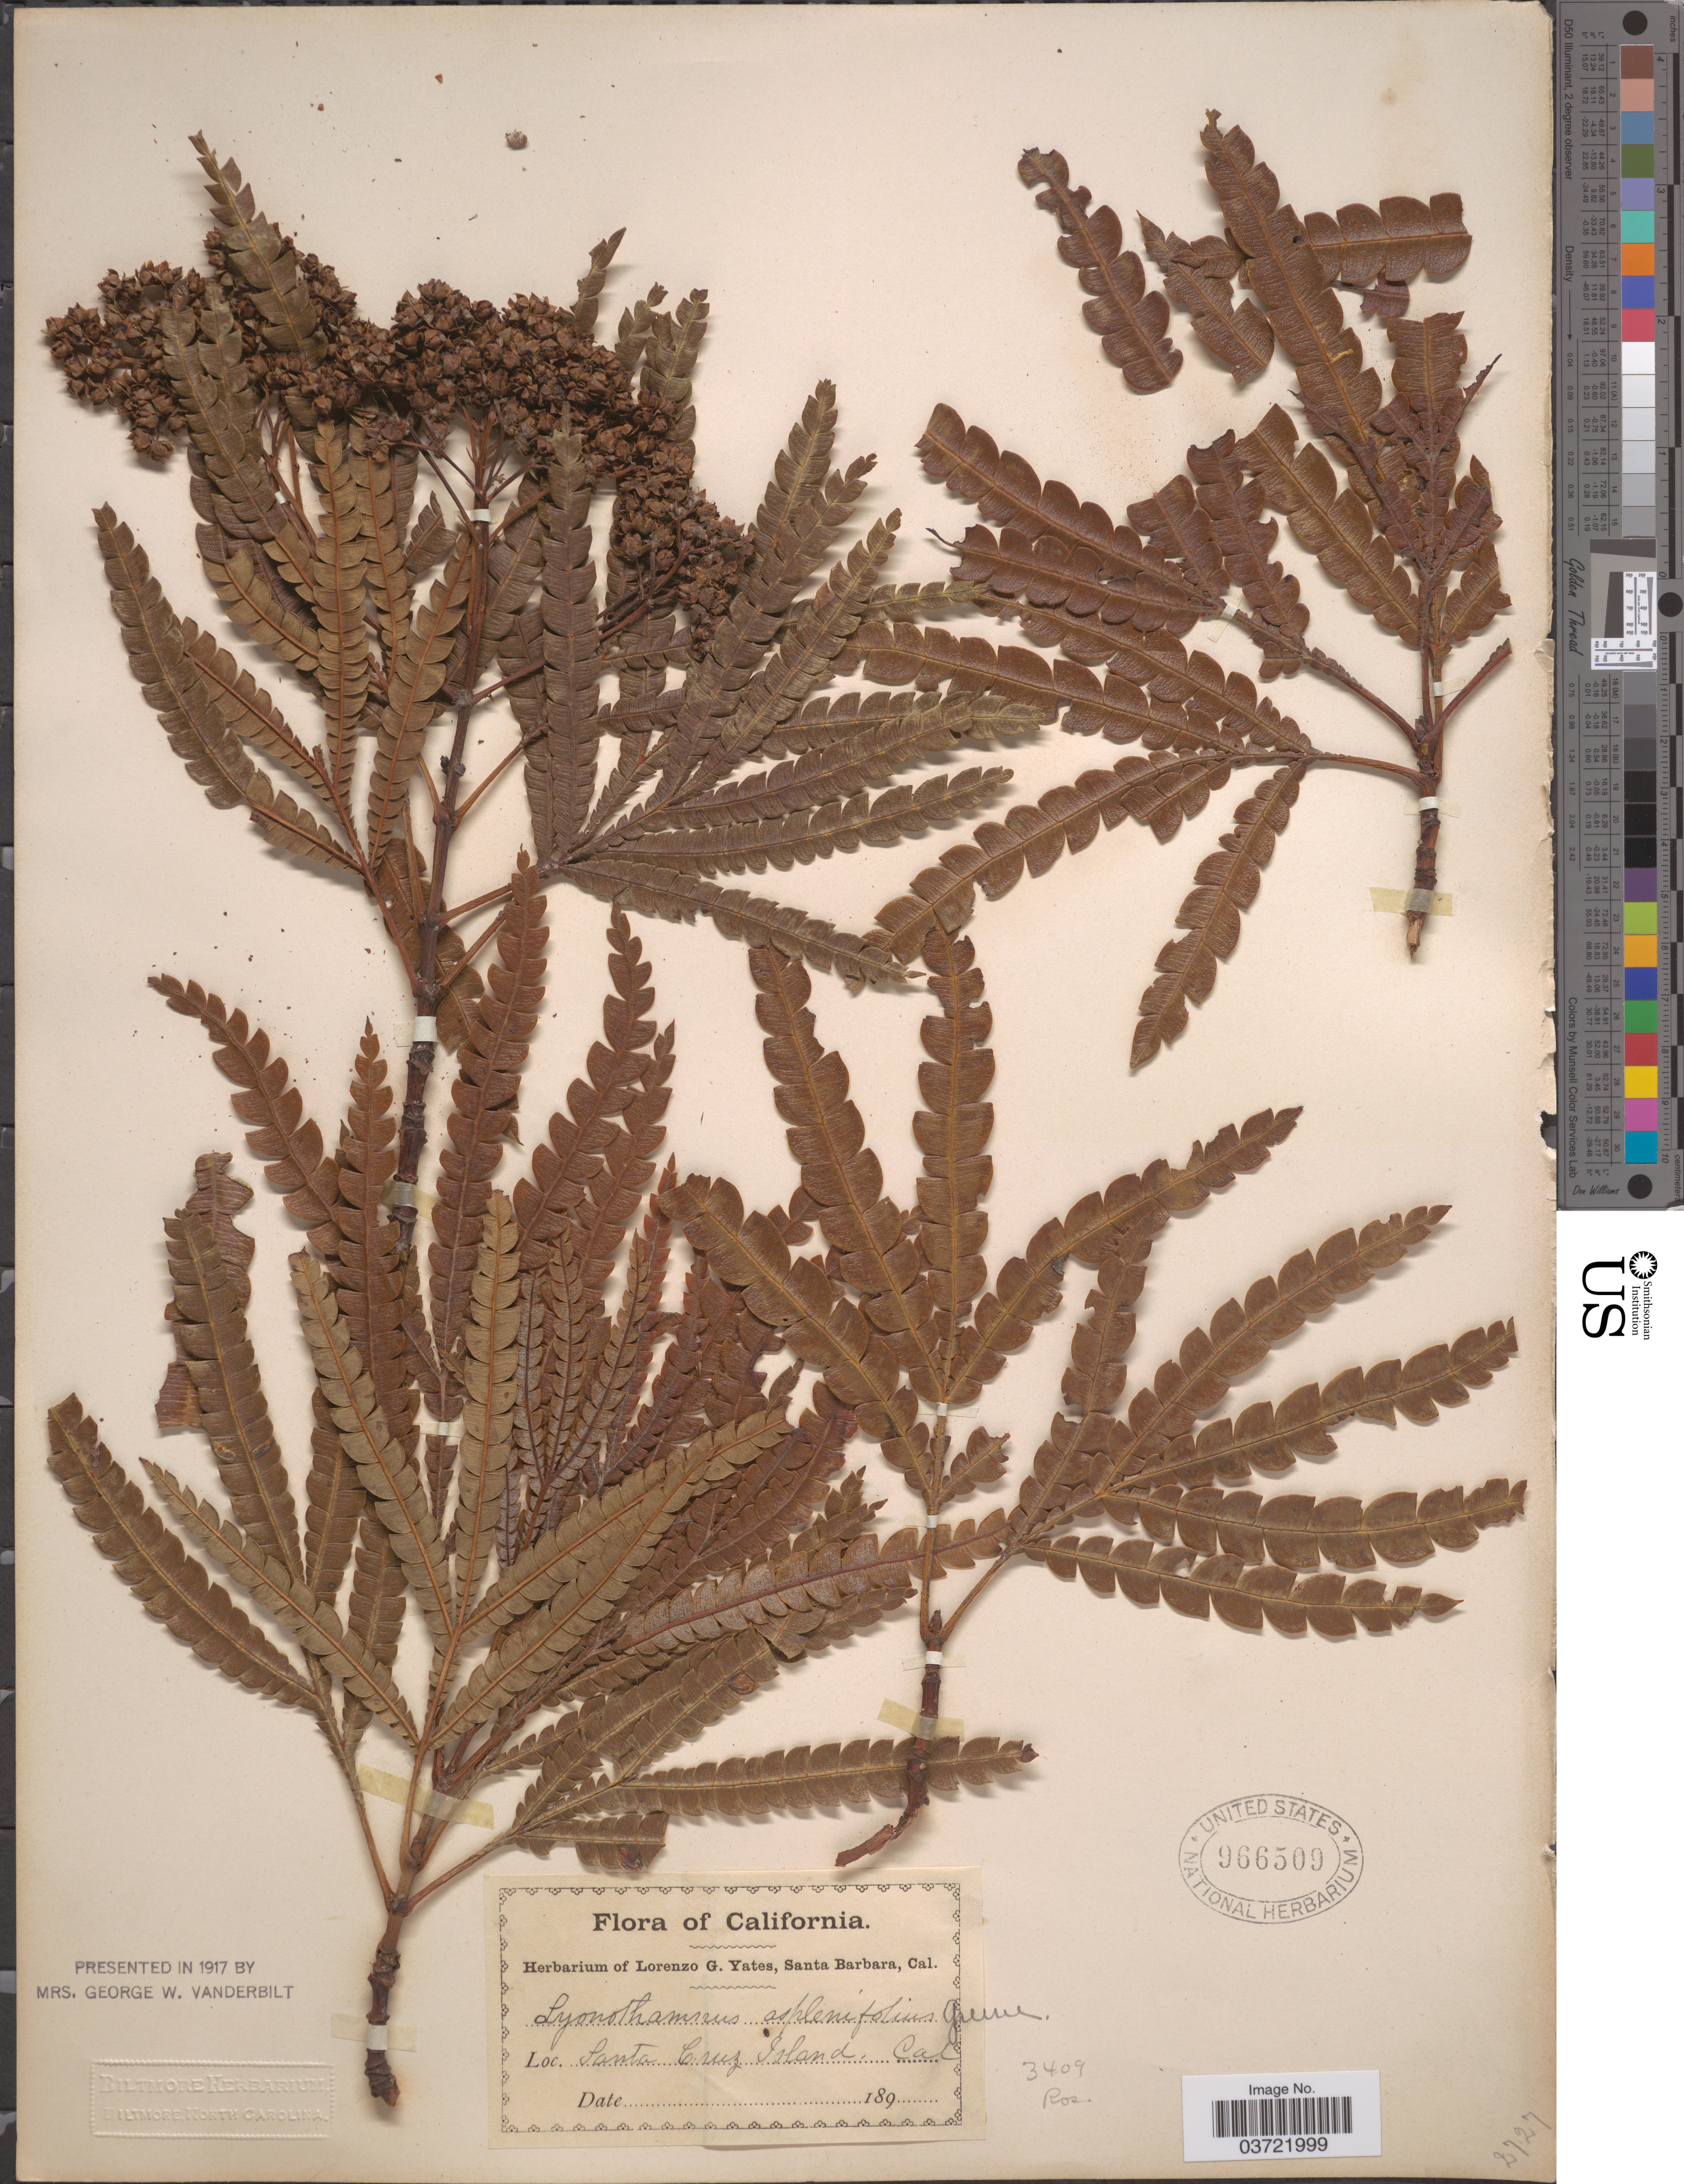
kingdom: Plantae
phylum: Tracheophyta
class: Magnoliopsida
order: Rosales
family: Rosaceae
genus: Lyonothamnus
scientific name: Lyonothamnus floribundus var. aspleniifolius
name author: (Greene) Brandegee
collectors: ex herb. L. G. Yates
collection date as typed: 189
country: United States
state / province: California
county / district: Santa Barbara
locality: Santa Cruz Island.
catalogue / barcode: US 966509